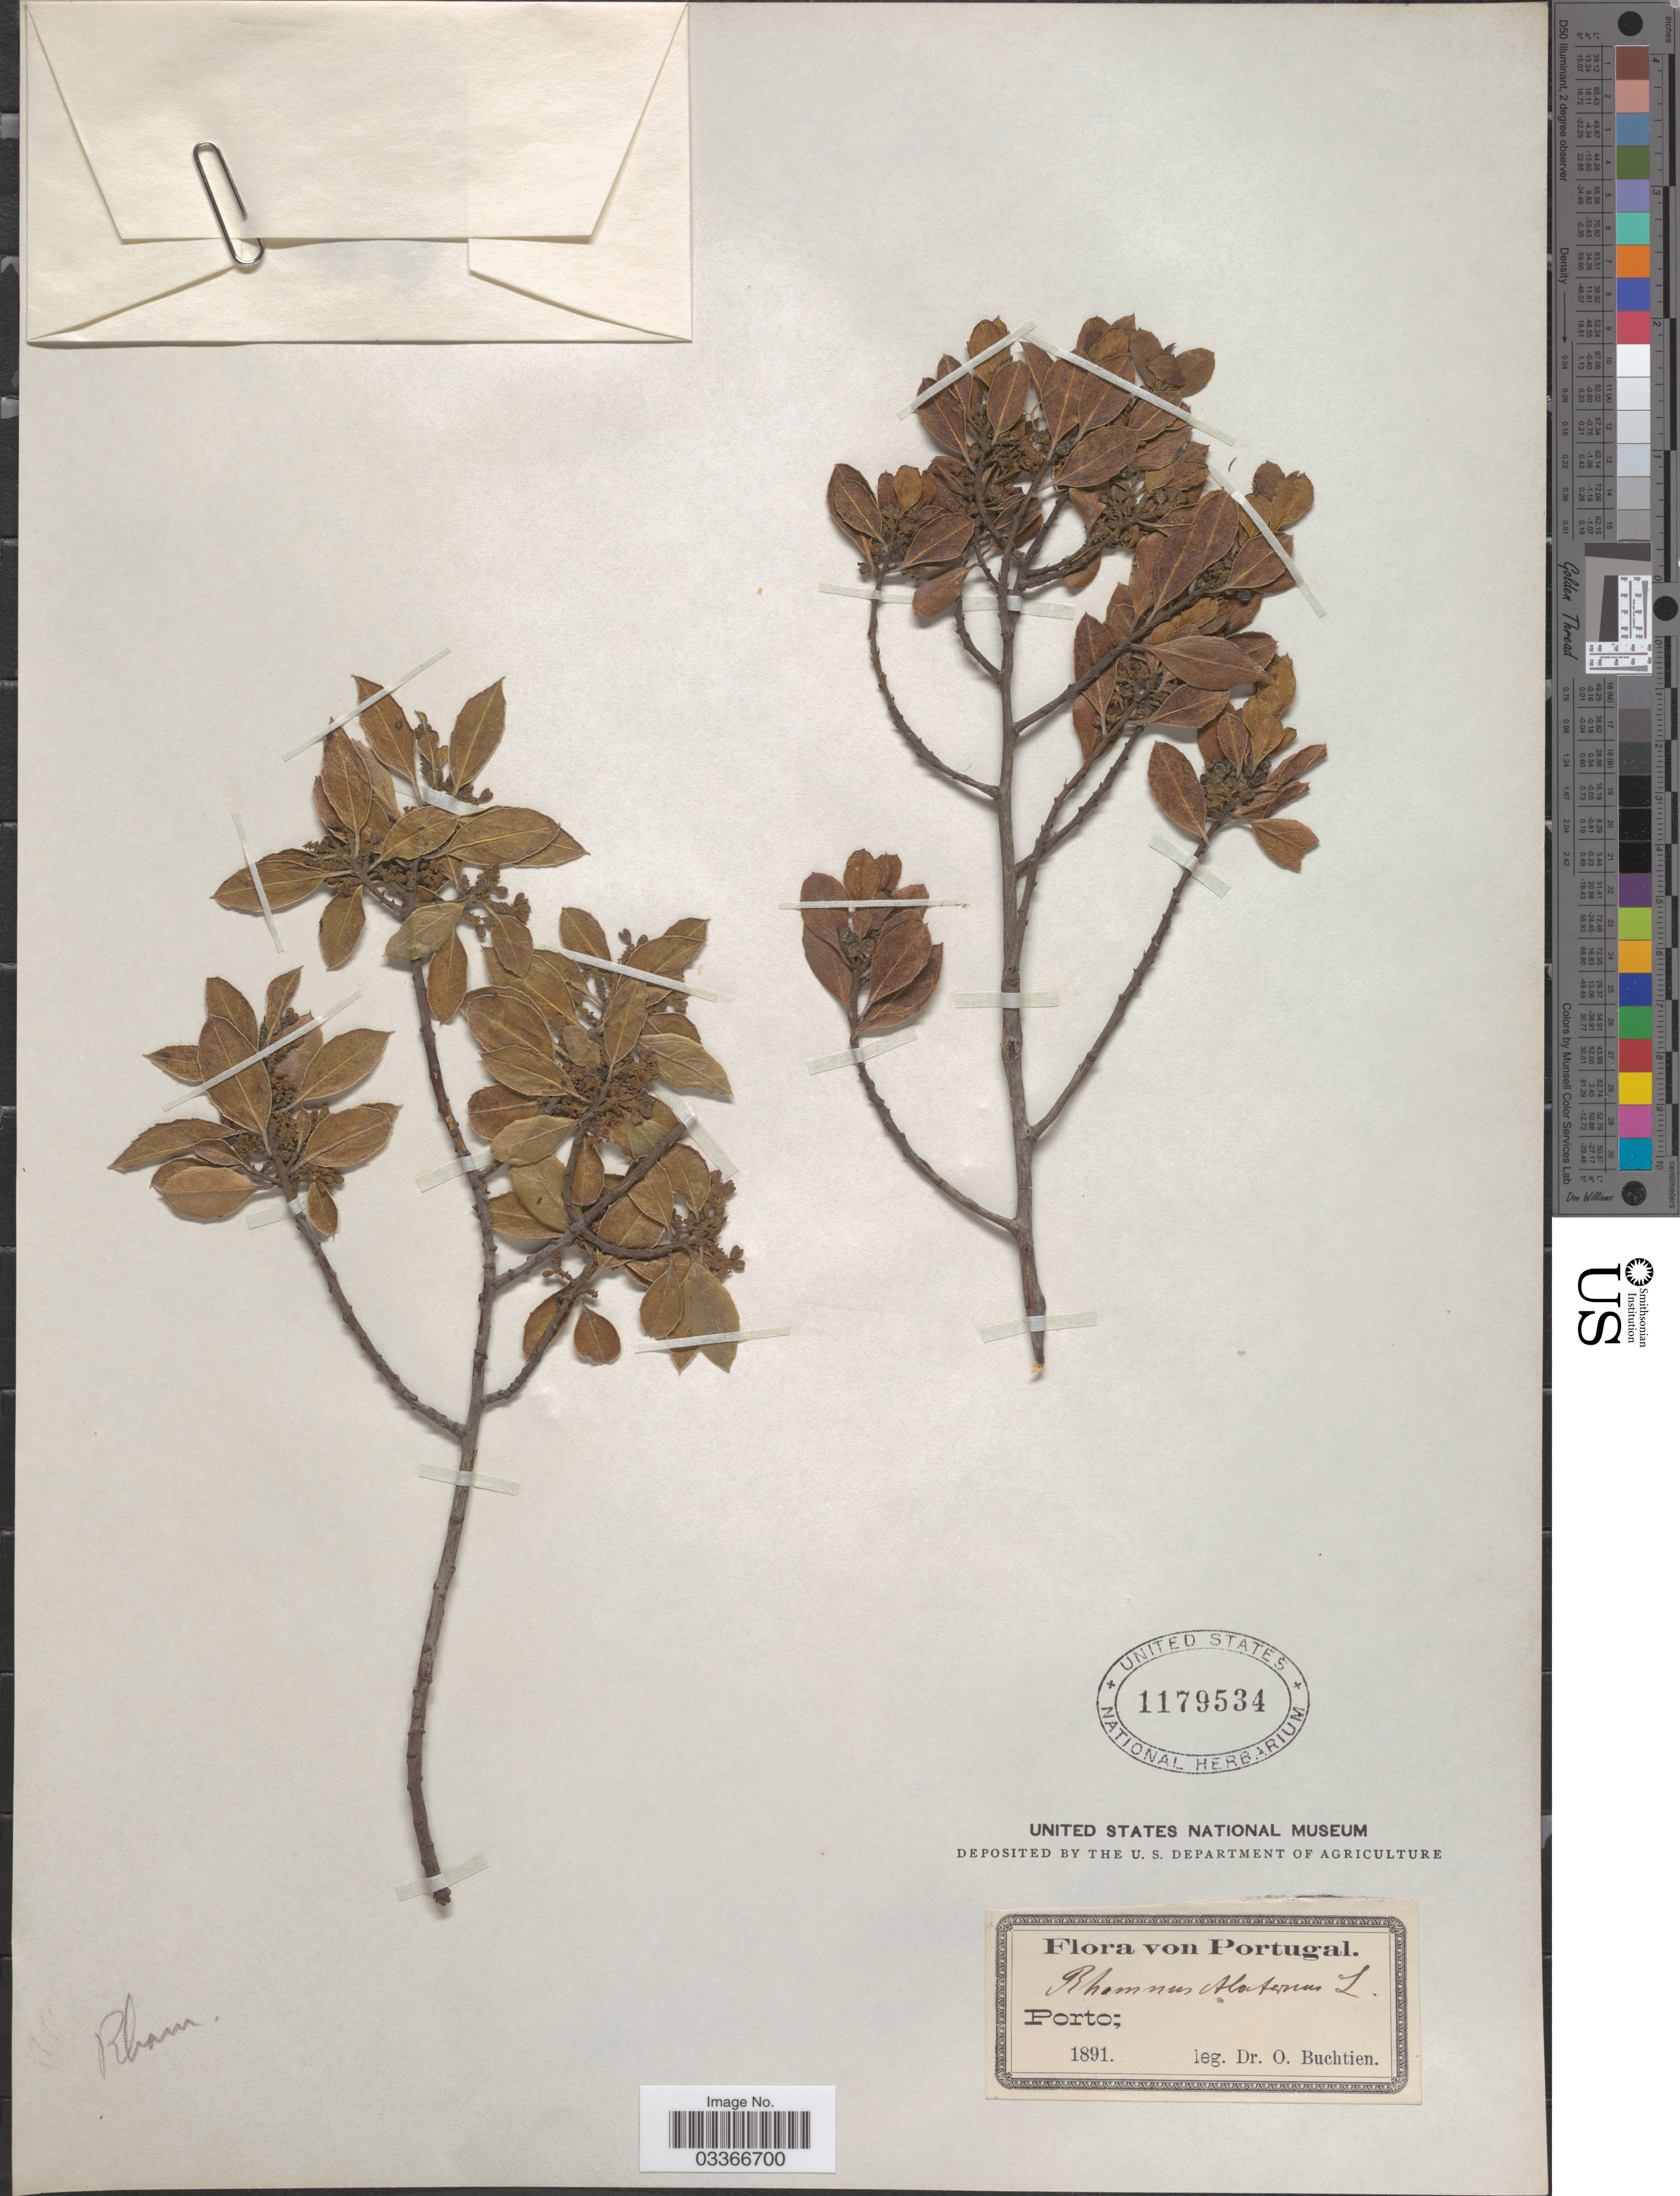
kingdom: Plantae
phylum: Tracheophyta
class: Magnoliopsida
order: Rosales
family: Rhamnaceae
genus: Rhamnus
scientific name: Rhamnus alaternus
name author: L.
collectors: O. Buchtien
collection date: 1891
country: Portugal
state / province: Porto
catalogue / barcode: US 1179534